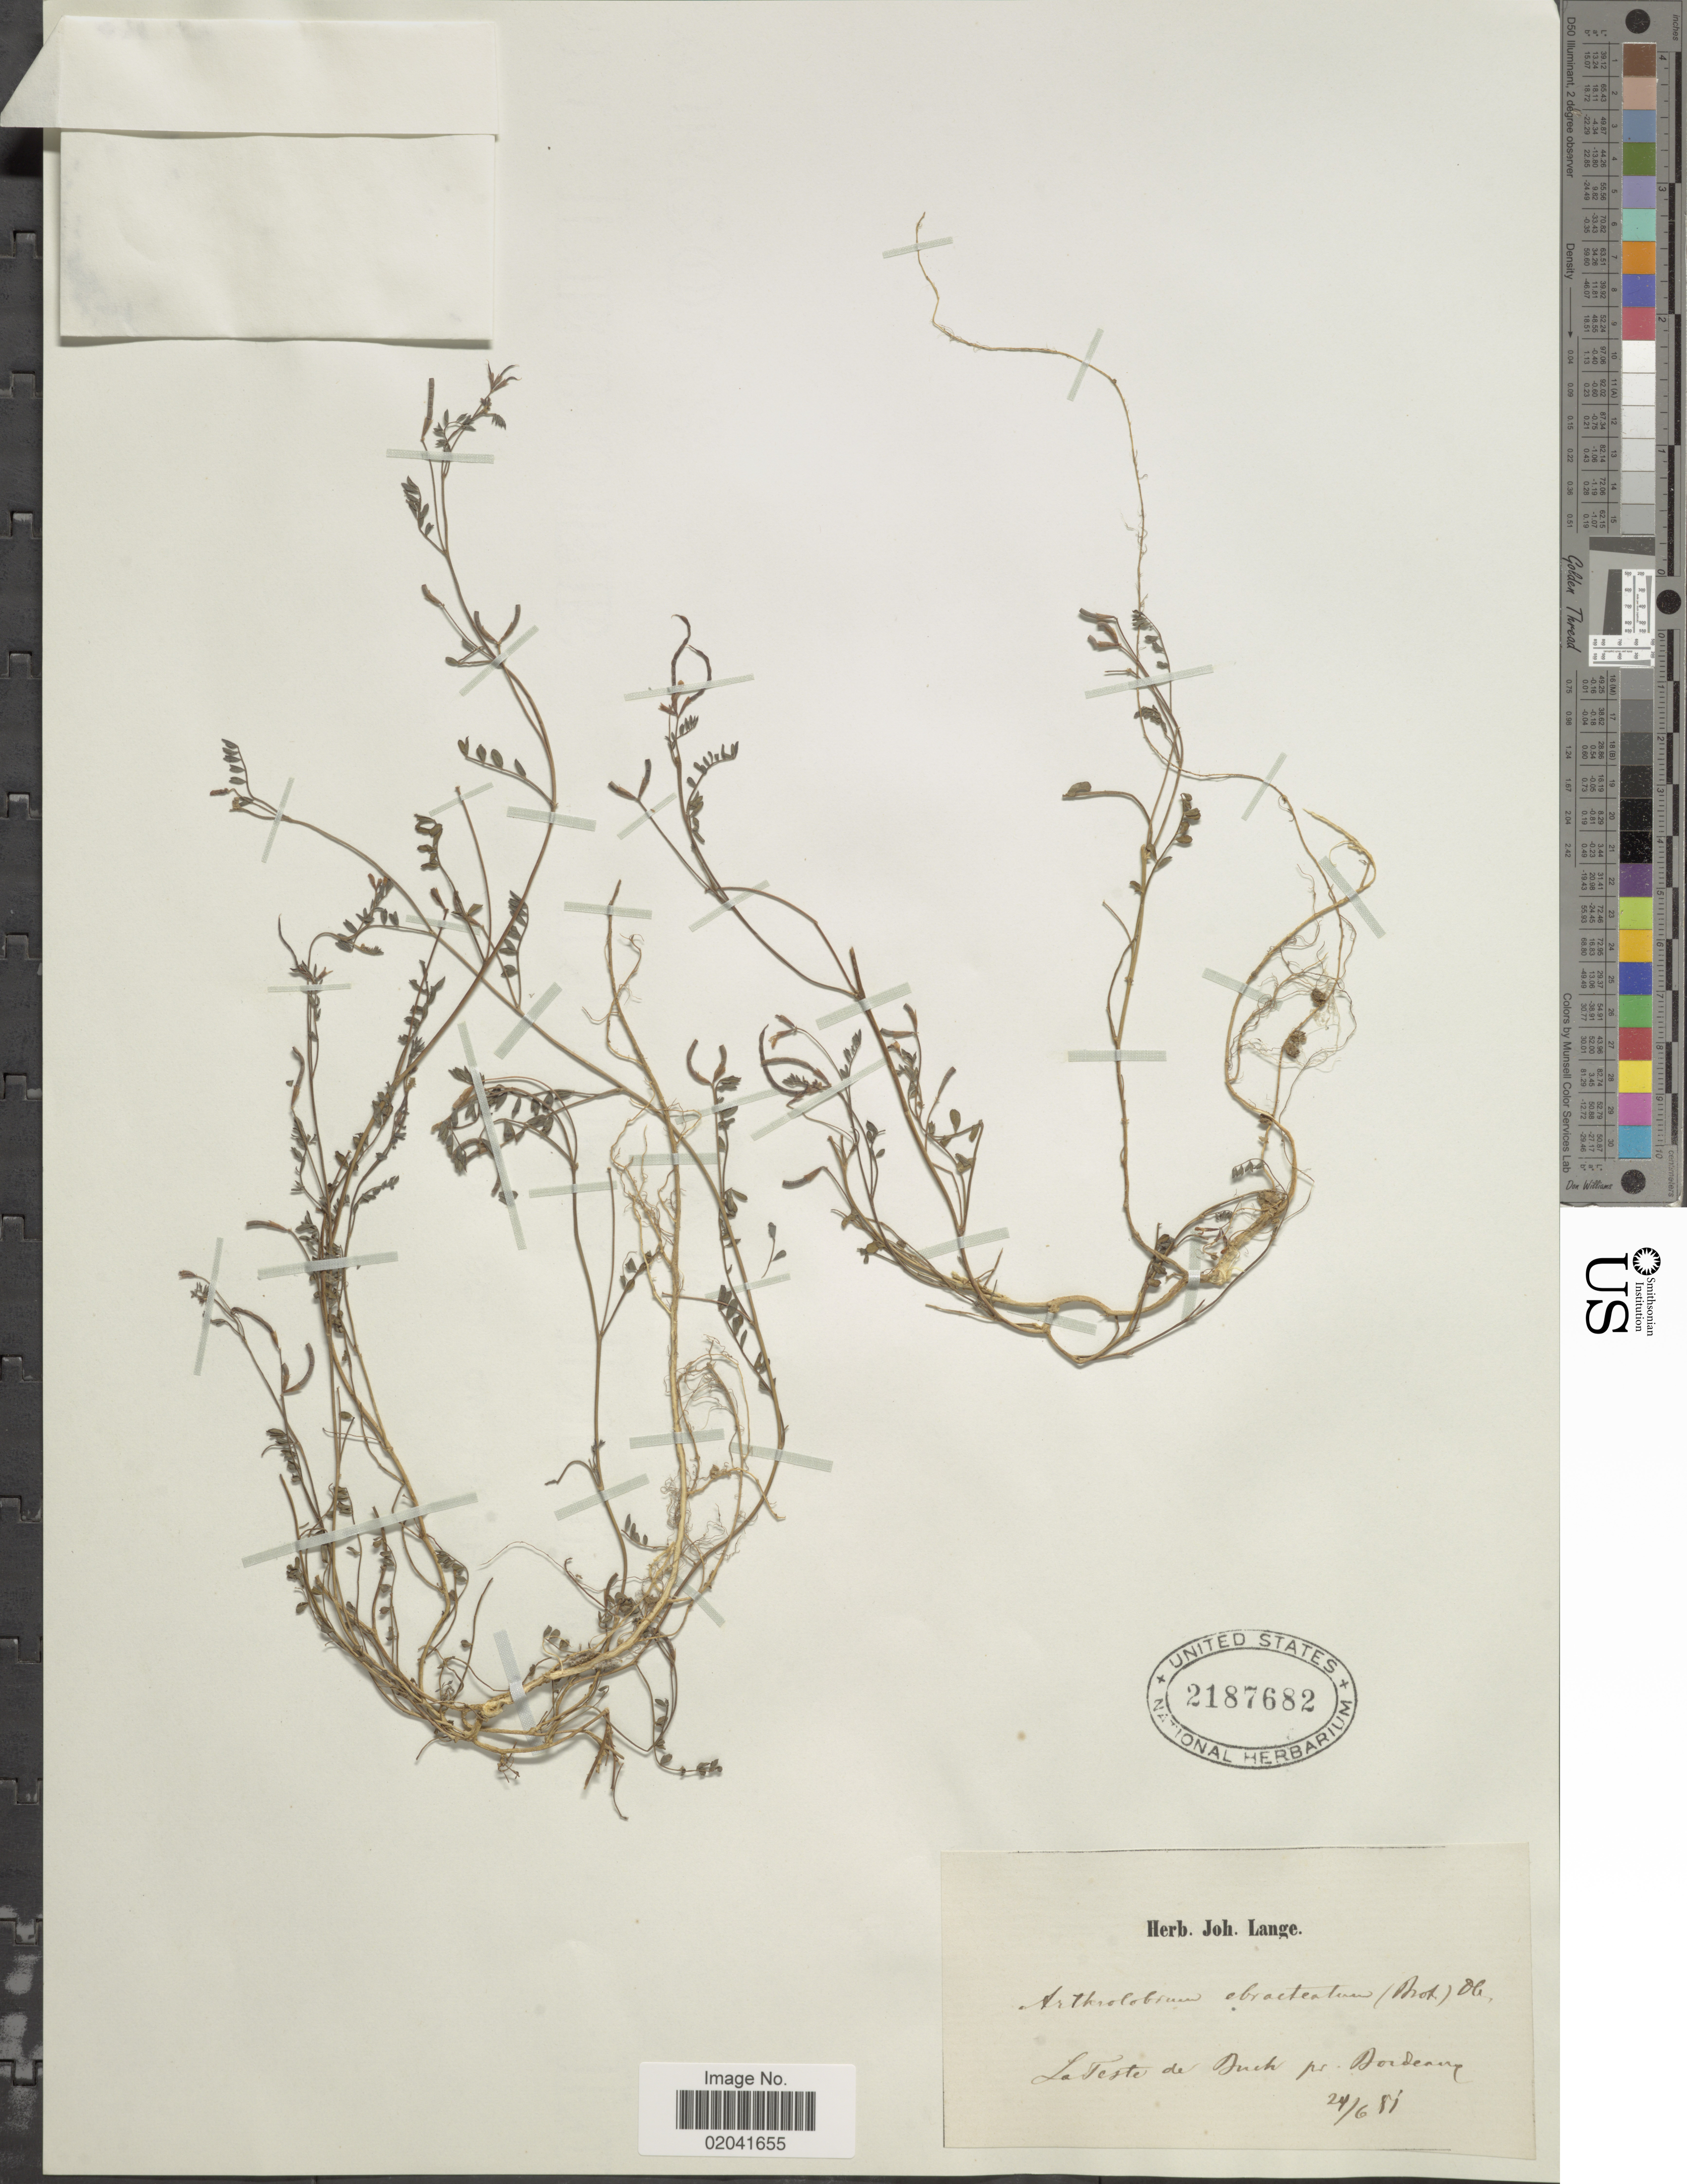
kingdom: Plantae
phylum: Tracheophyta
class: Magnoliopsida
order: Fabales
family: Fabaceae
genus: Ornithopus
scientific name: Ornithopus ebracteatus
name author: Brot.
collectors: ex herb. Joh. Lange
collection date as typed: Transcribed d/m/y: 24/6/51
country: France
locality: La Teste de Duch pr. Bordeaux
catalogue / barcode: US 2187682